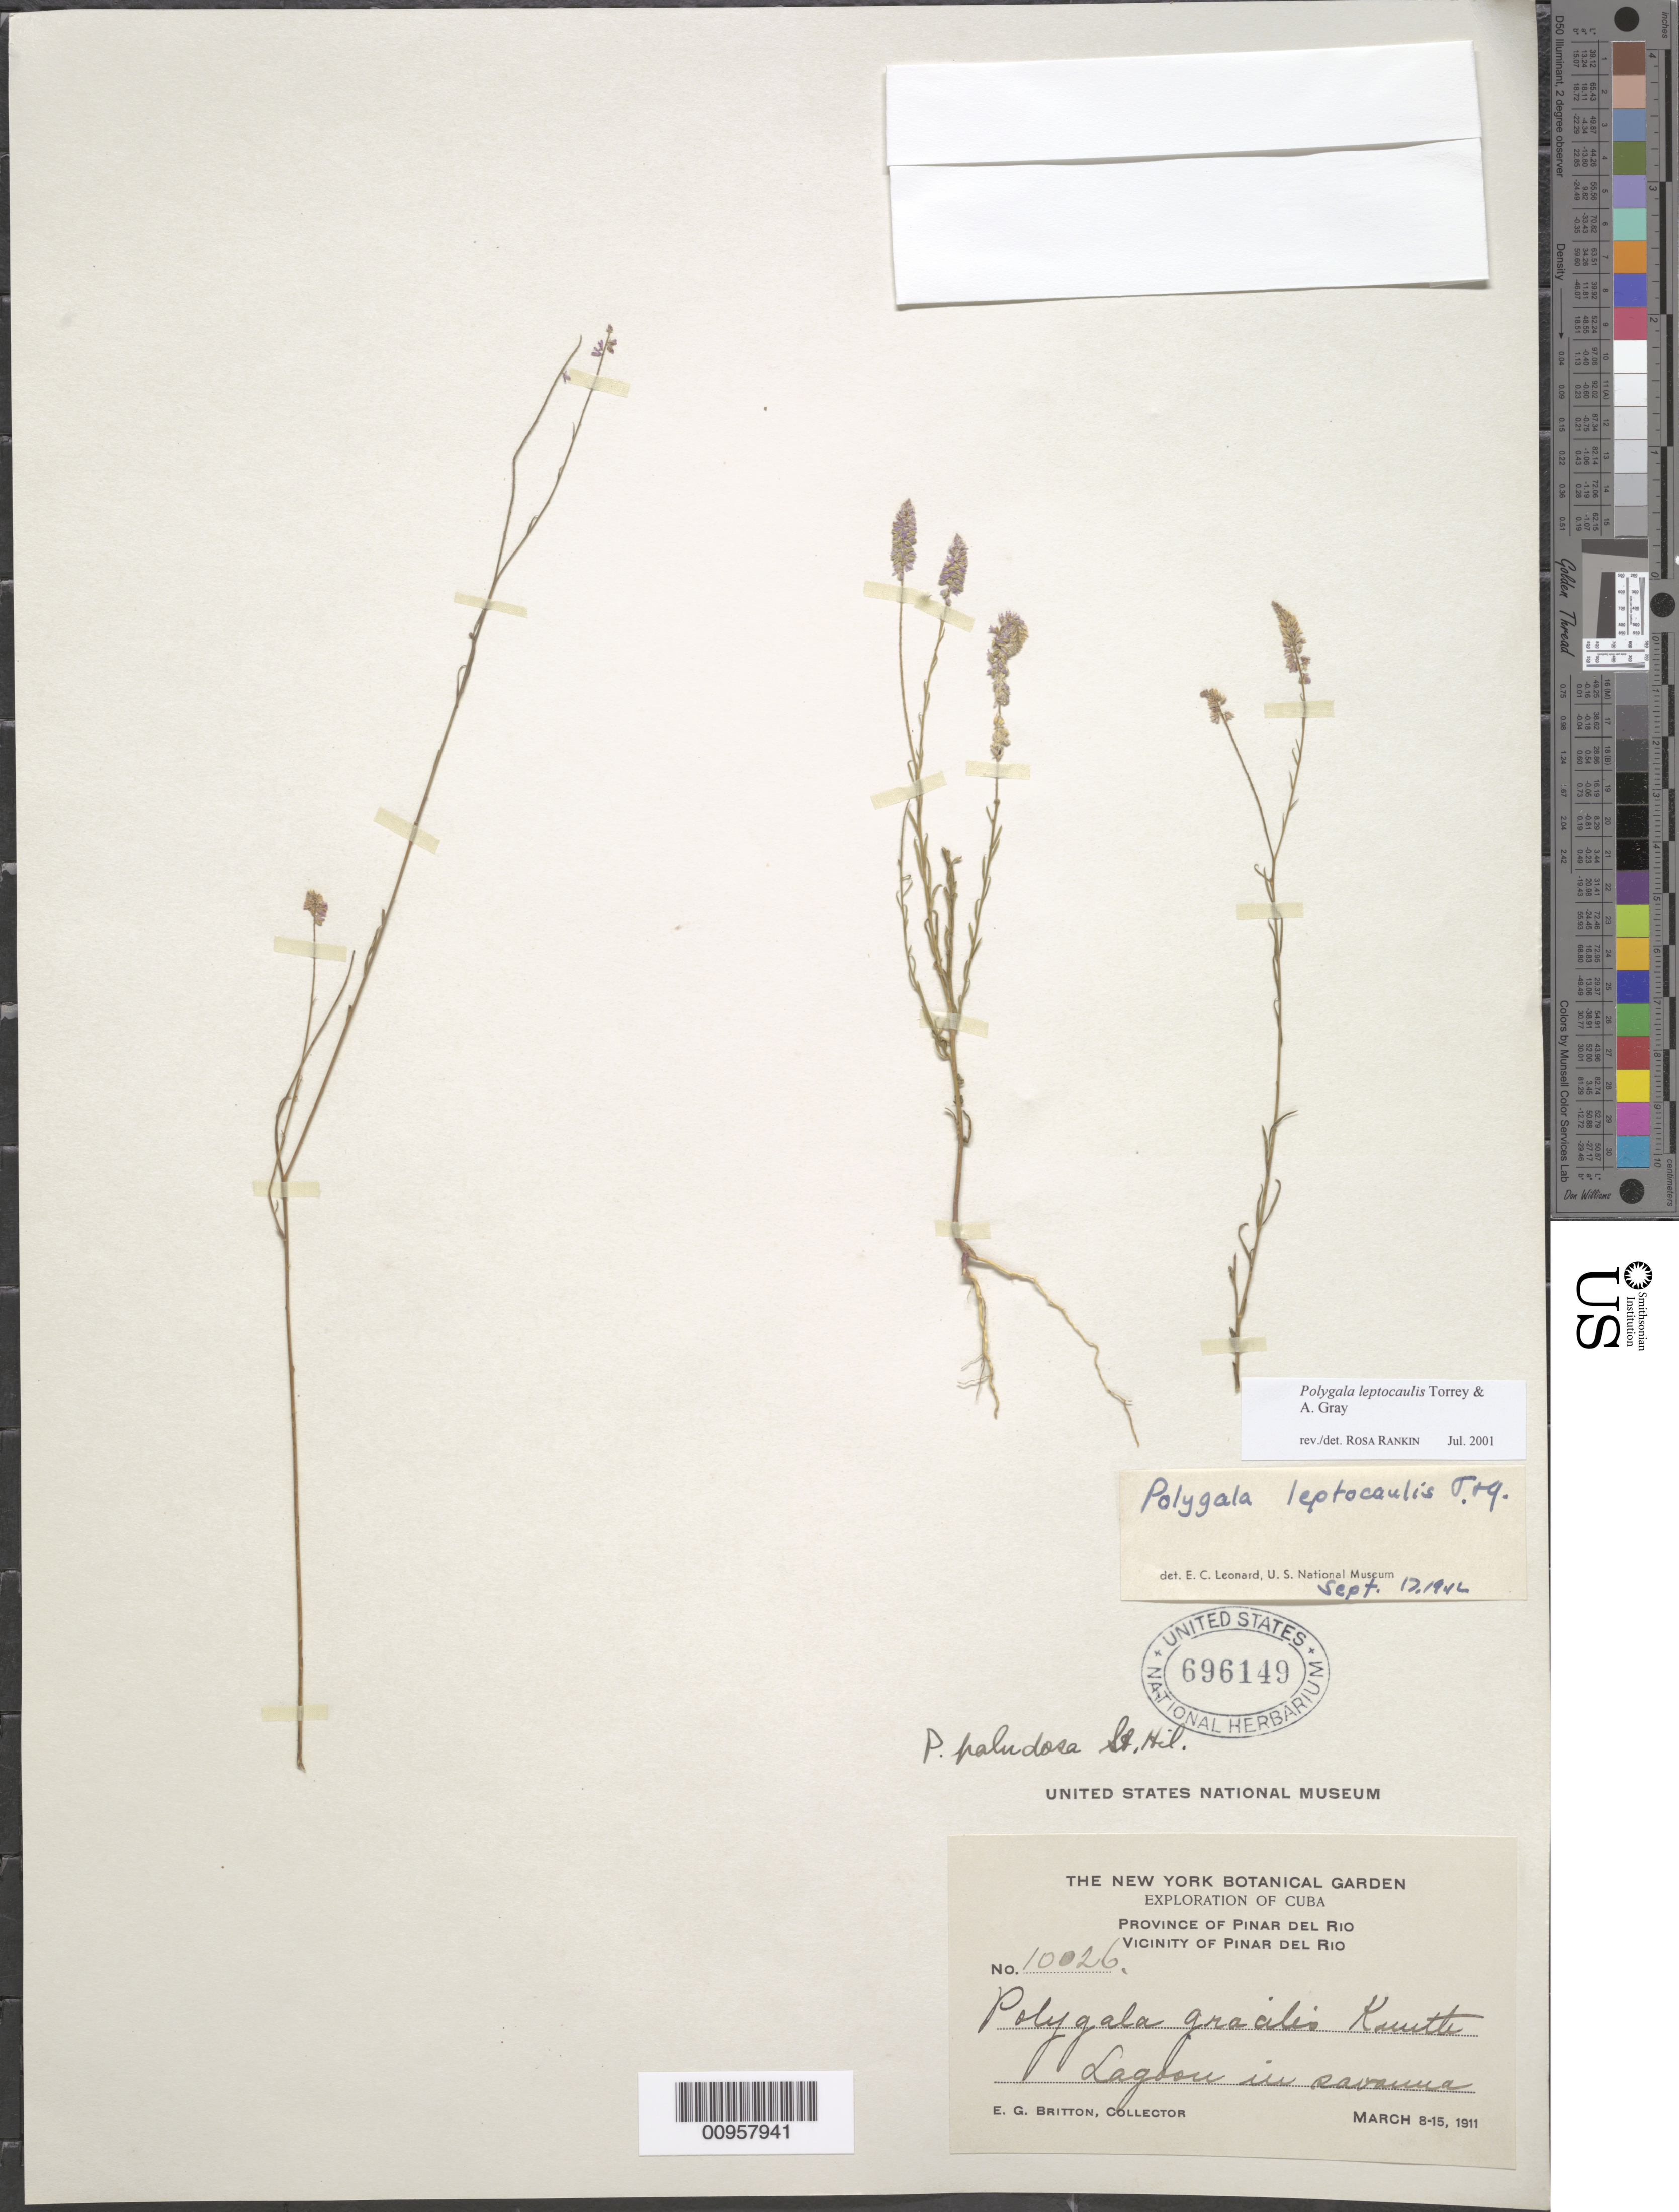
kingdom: Plantae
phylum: Tracheophyta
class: Magnoliopsida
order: Fabales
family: Polygalaceae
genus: Polygala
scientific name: Polygala leptocaulis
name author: Torr. & A. Gray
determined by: Rankin Rodriguez, Rosa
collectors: E. G. Britton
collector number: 10026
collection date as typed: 08 Mar 1911 to 15 Mar 1911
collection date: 1911-03-08/1911-03-15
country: Cuba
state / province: Pinar del Rio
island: Cuba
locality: Vicinity of Pinar del Rio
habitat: Lagoon in savanna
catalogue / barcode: US 696149